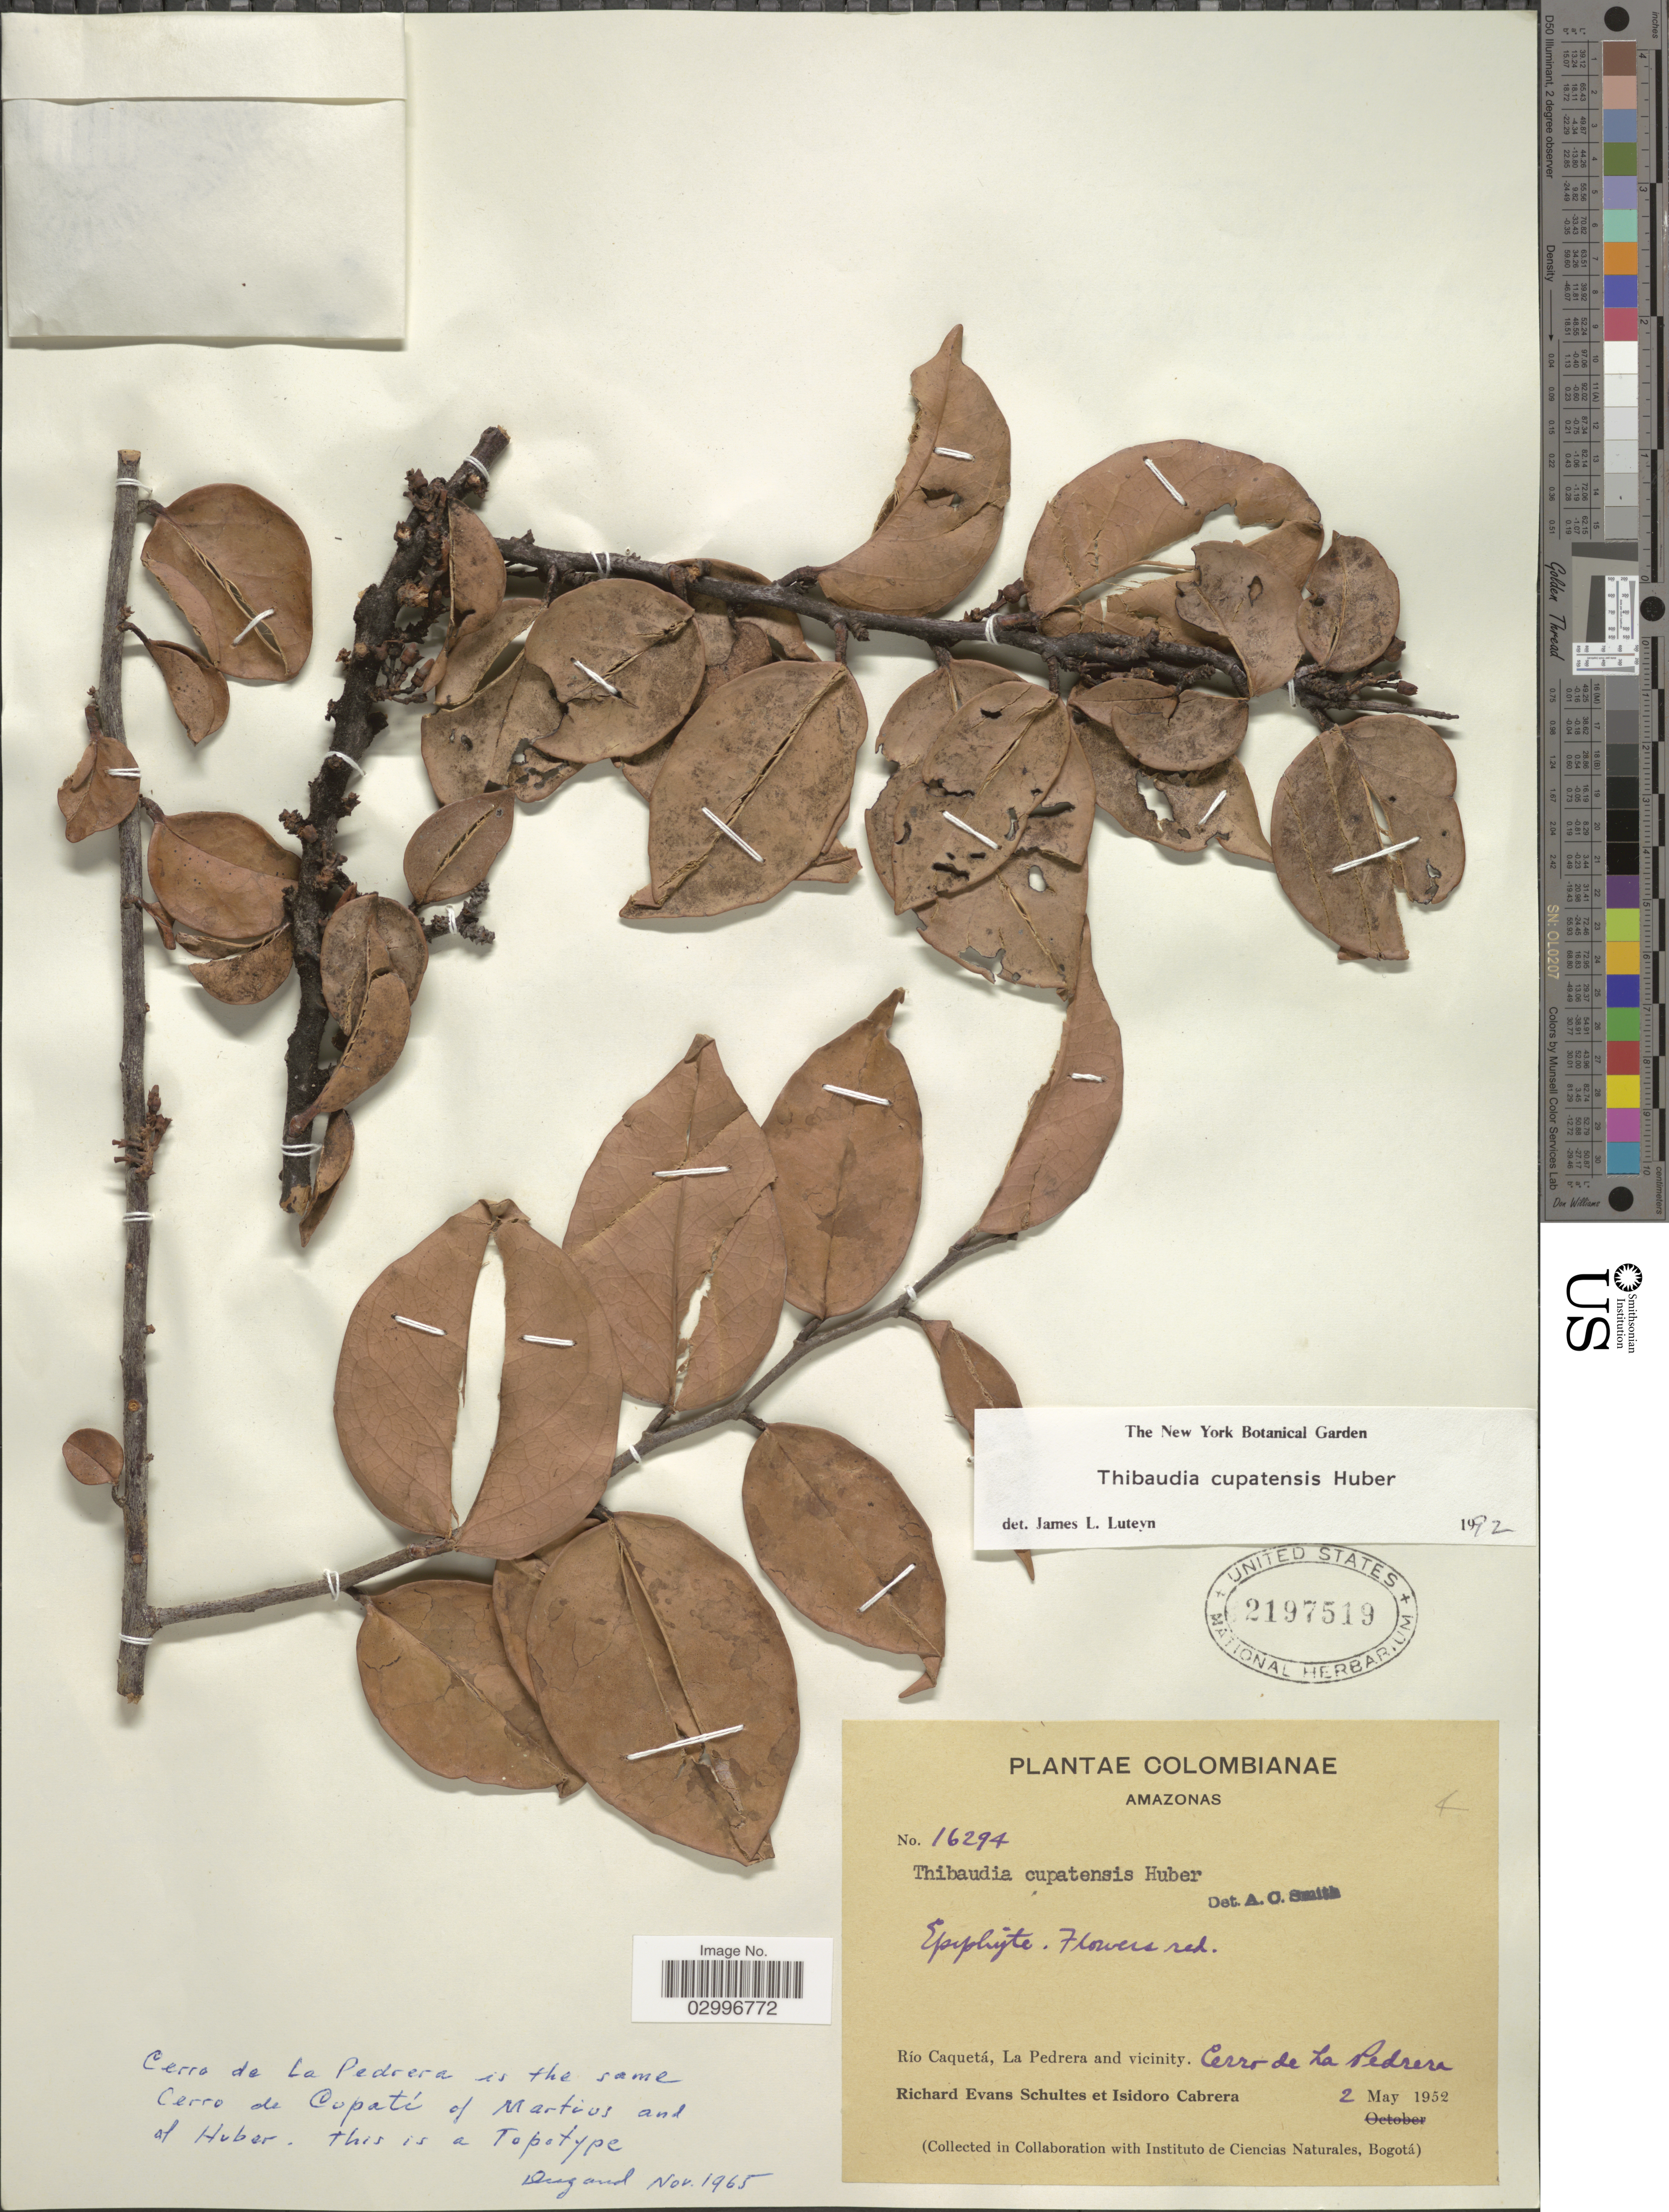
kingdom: Plantae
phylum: Tracheophyta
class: Magnoliopsida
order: Ericales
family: Ericaceae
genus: Thibaudia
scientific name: Thibaudia cupatensis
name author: Huber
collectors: R. E. Schultes & I. Cabrera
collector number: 16294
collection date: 1952-05-02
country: Colombia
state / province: Amazônas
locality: Rio Caquetá, La Pedrera and vicinity. Cerro de La Pedrera.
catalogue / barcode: US 2197519